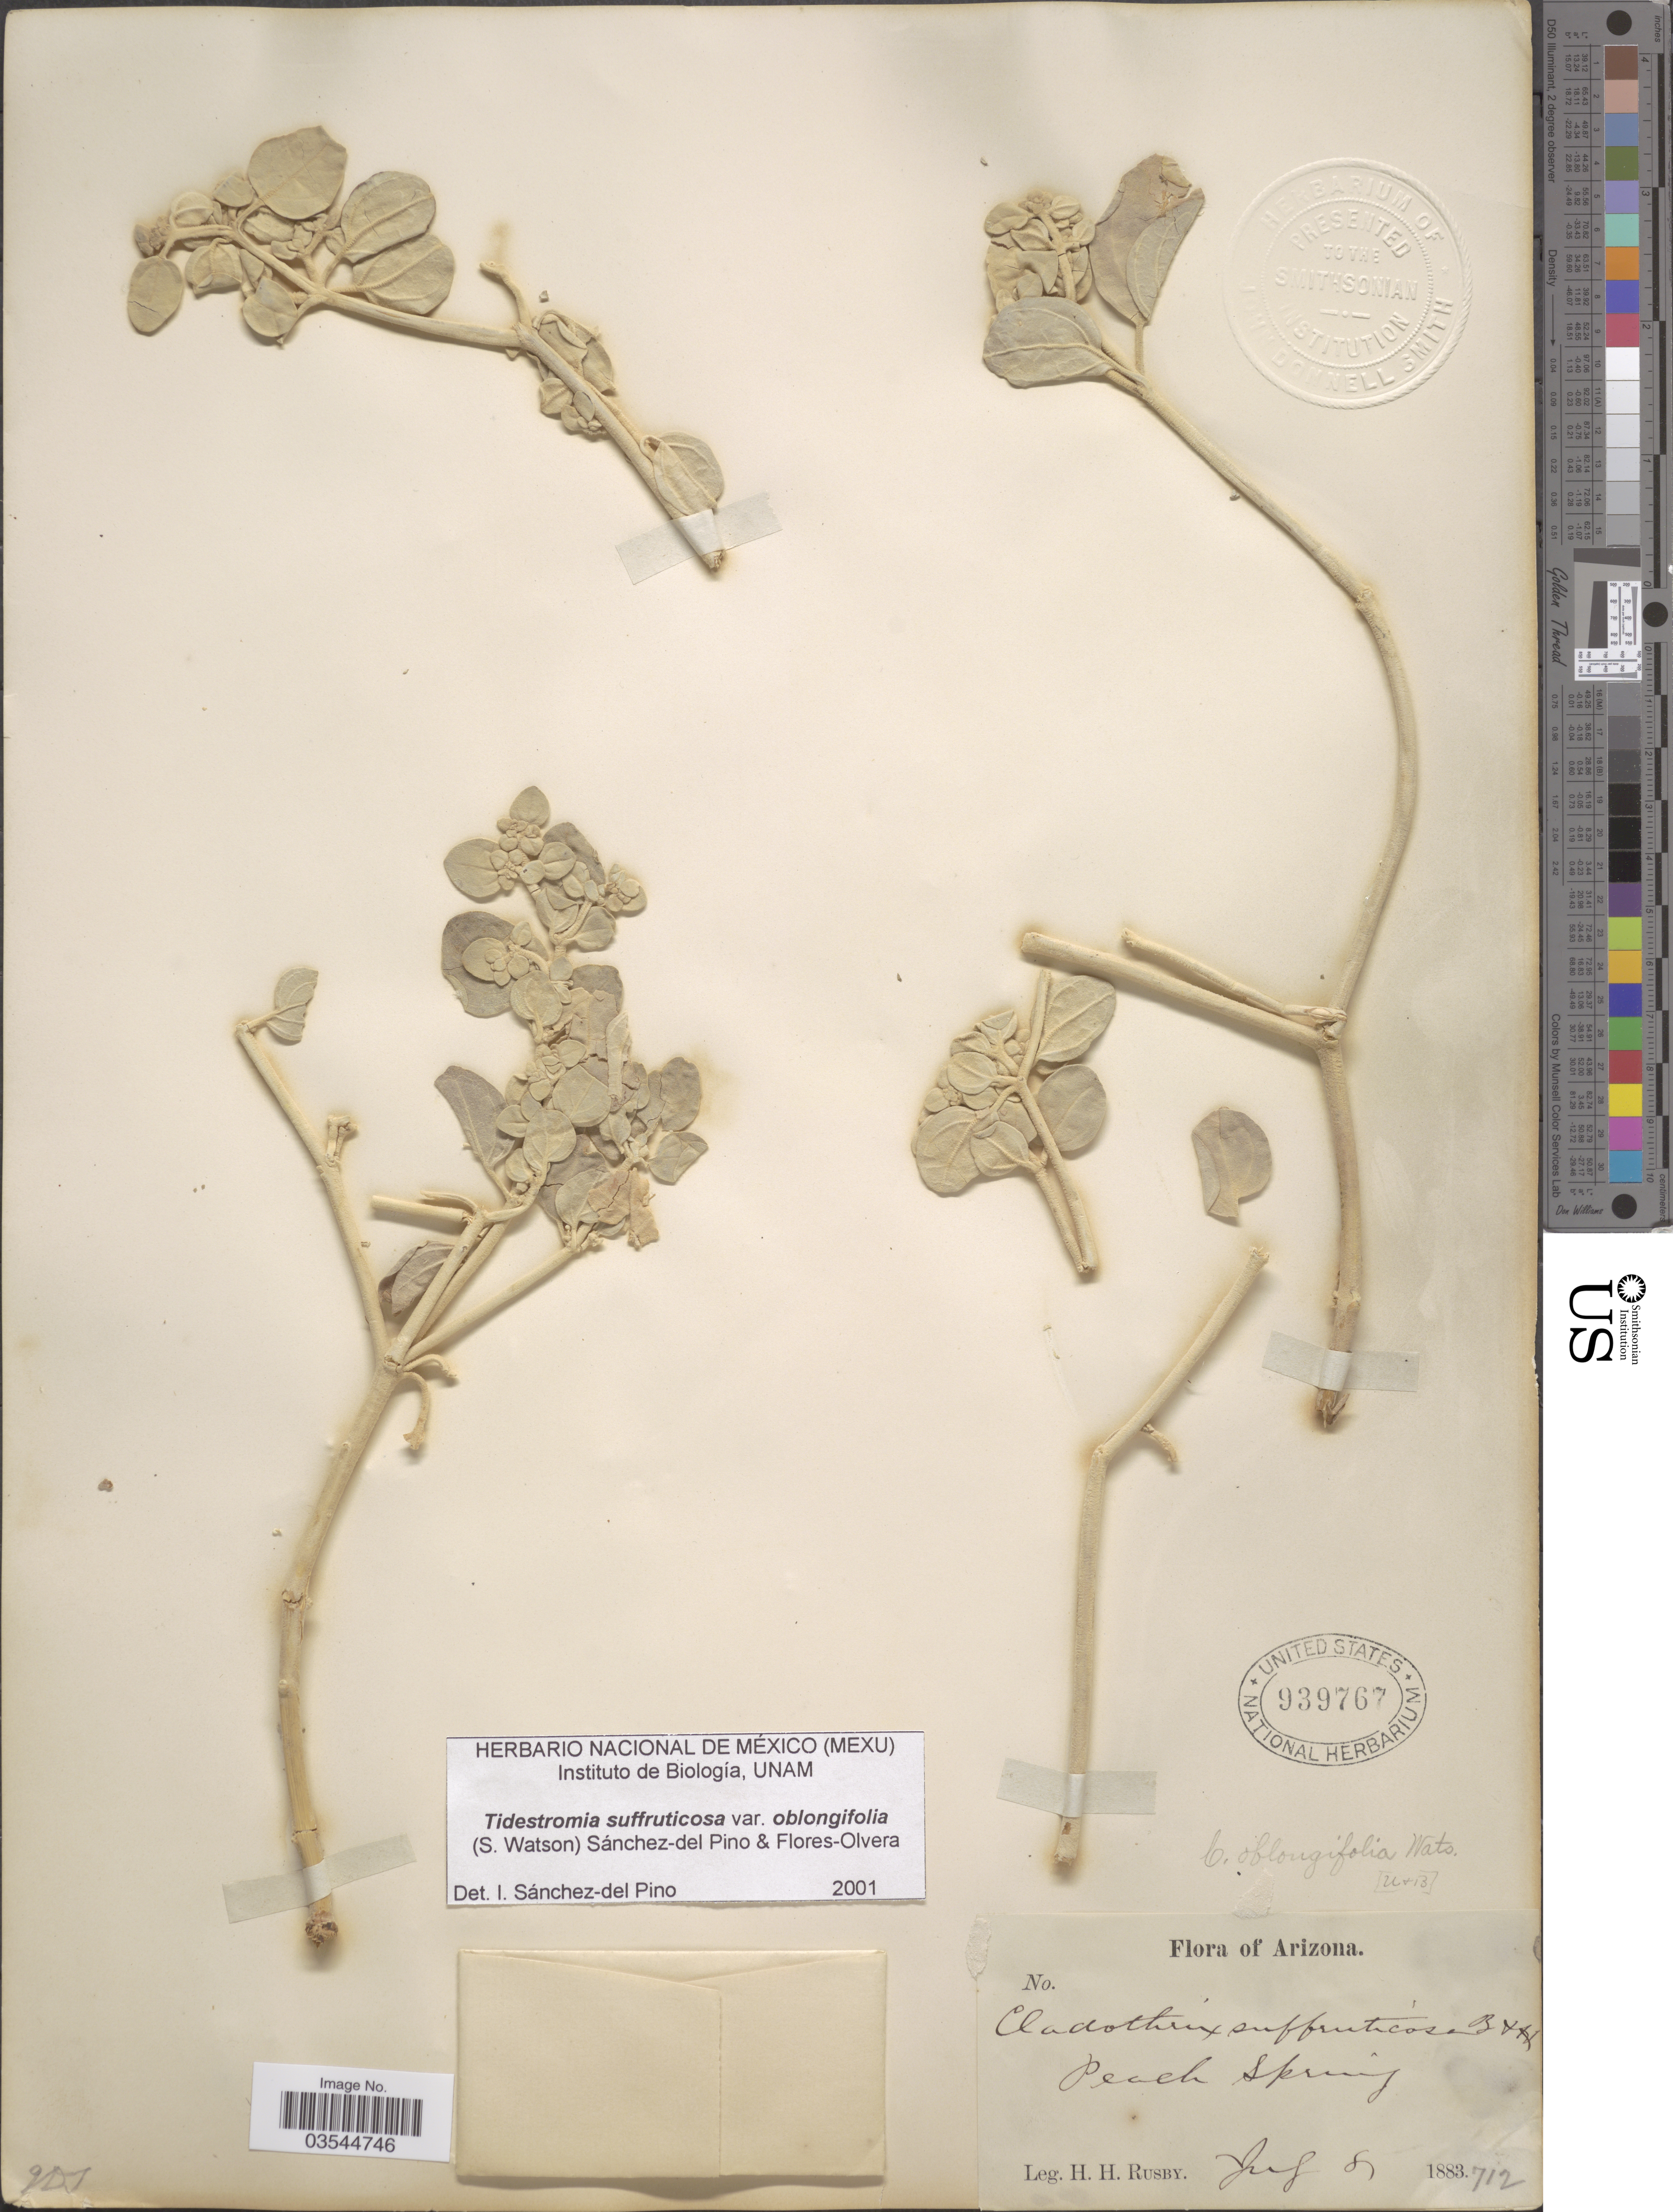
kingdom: Plantae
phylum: Tracheophyta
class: Magnoliopsida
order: Caryophyllales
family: Amaranthaceae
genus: Tidestromia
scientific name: Tidestromia suffruticosa var. oblongifolia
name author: (S. Watson) Sánch. Pino & Flores Olv.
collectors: H. H. Rusby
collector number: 712?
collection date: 1883-07-08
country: United States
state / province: Arizona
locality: Peach Spring.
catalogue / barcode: US 939767